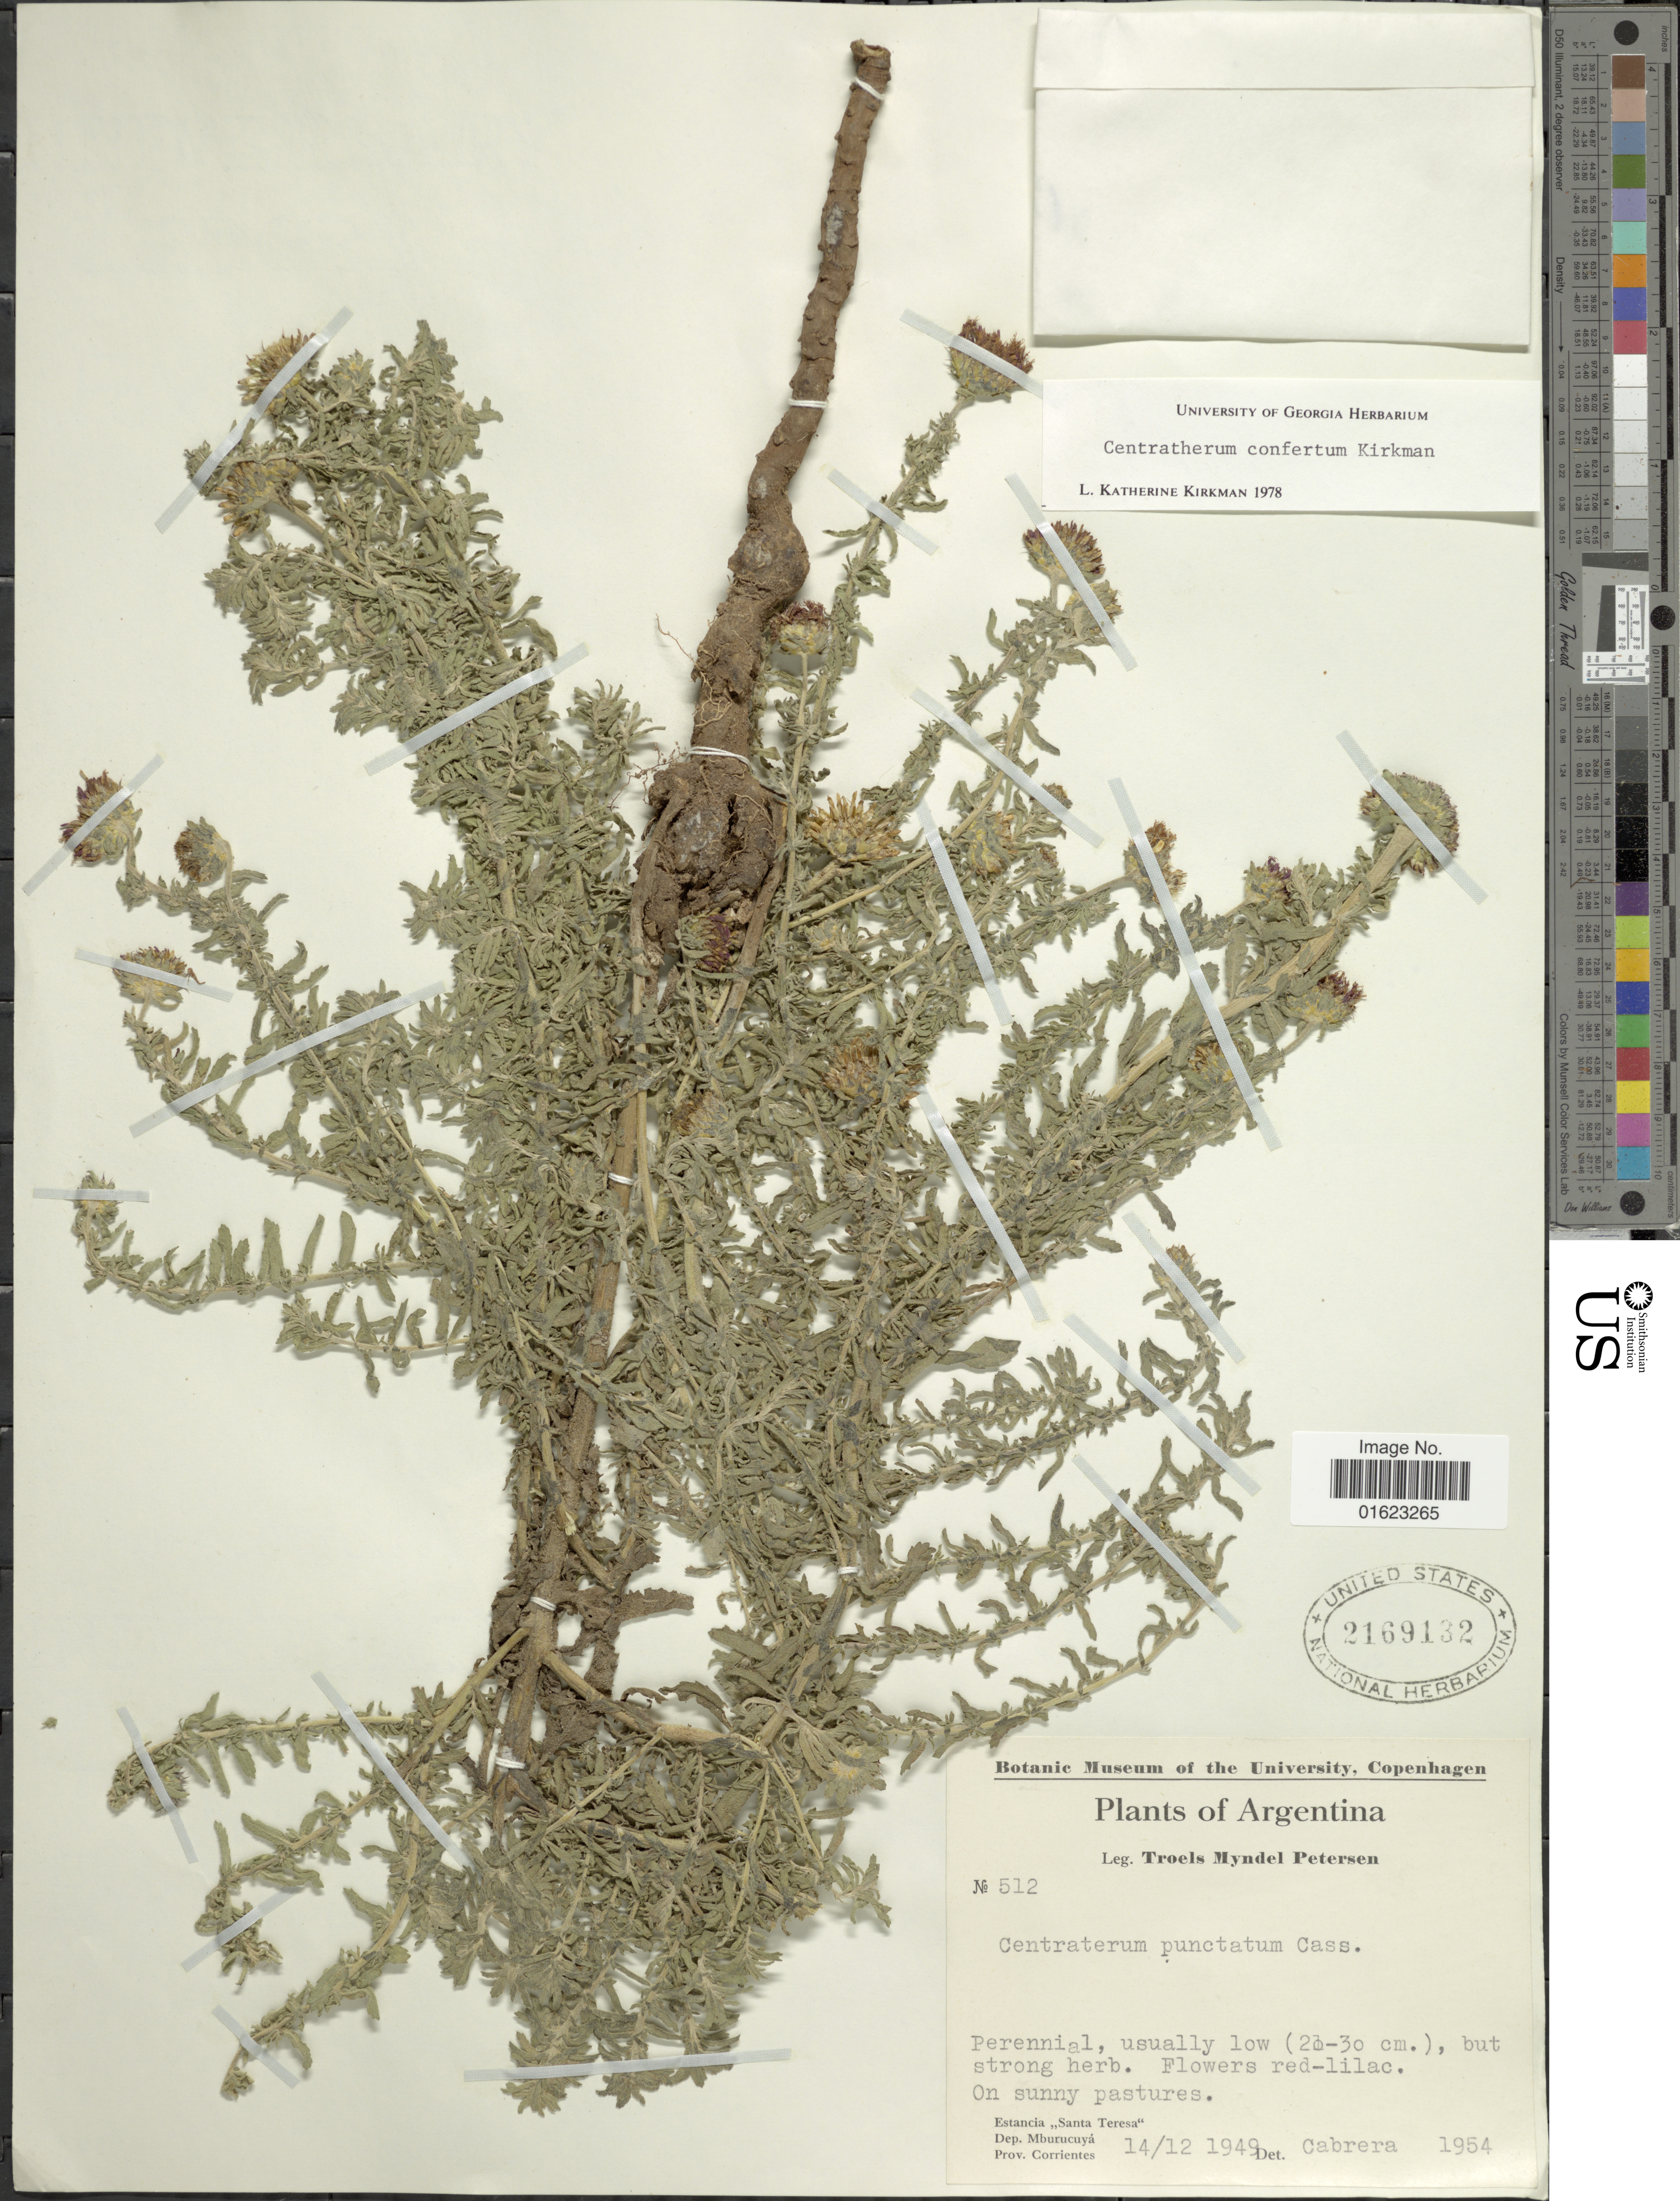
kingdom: Plantae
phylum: Tracheophyta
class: Magnoliopsida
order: Asterales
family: Asteraceae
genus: Centratherum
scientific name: Centratherum confertum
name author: Kirkman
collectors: T. Pederson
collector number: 512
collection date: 1949-12-14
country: Argentina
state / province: Corrientes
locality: Argentina. Estancia "Santa Teresa", Dep. Mburucuya. Prov. Corrientes.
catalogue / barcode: US 2169132